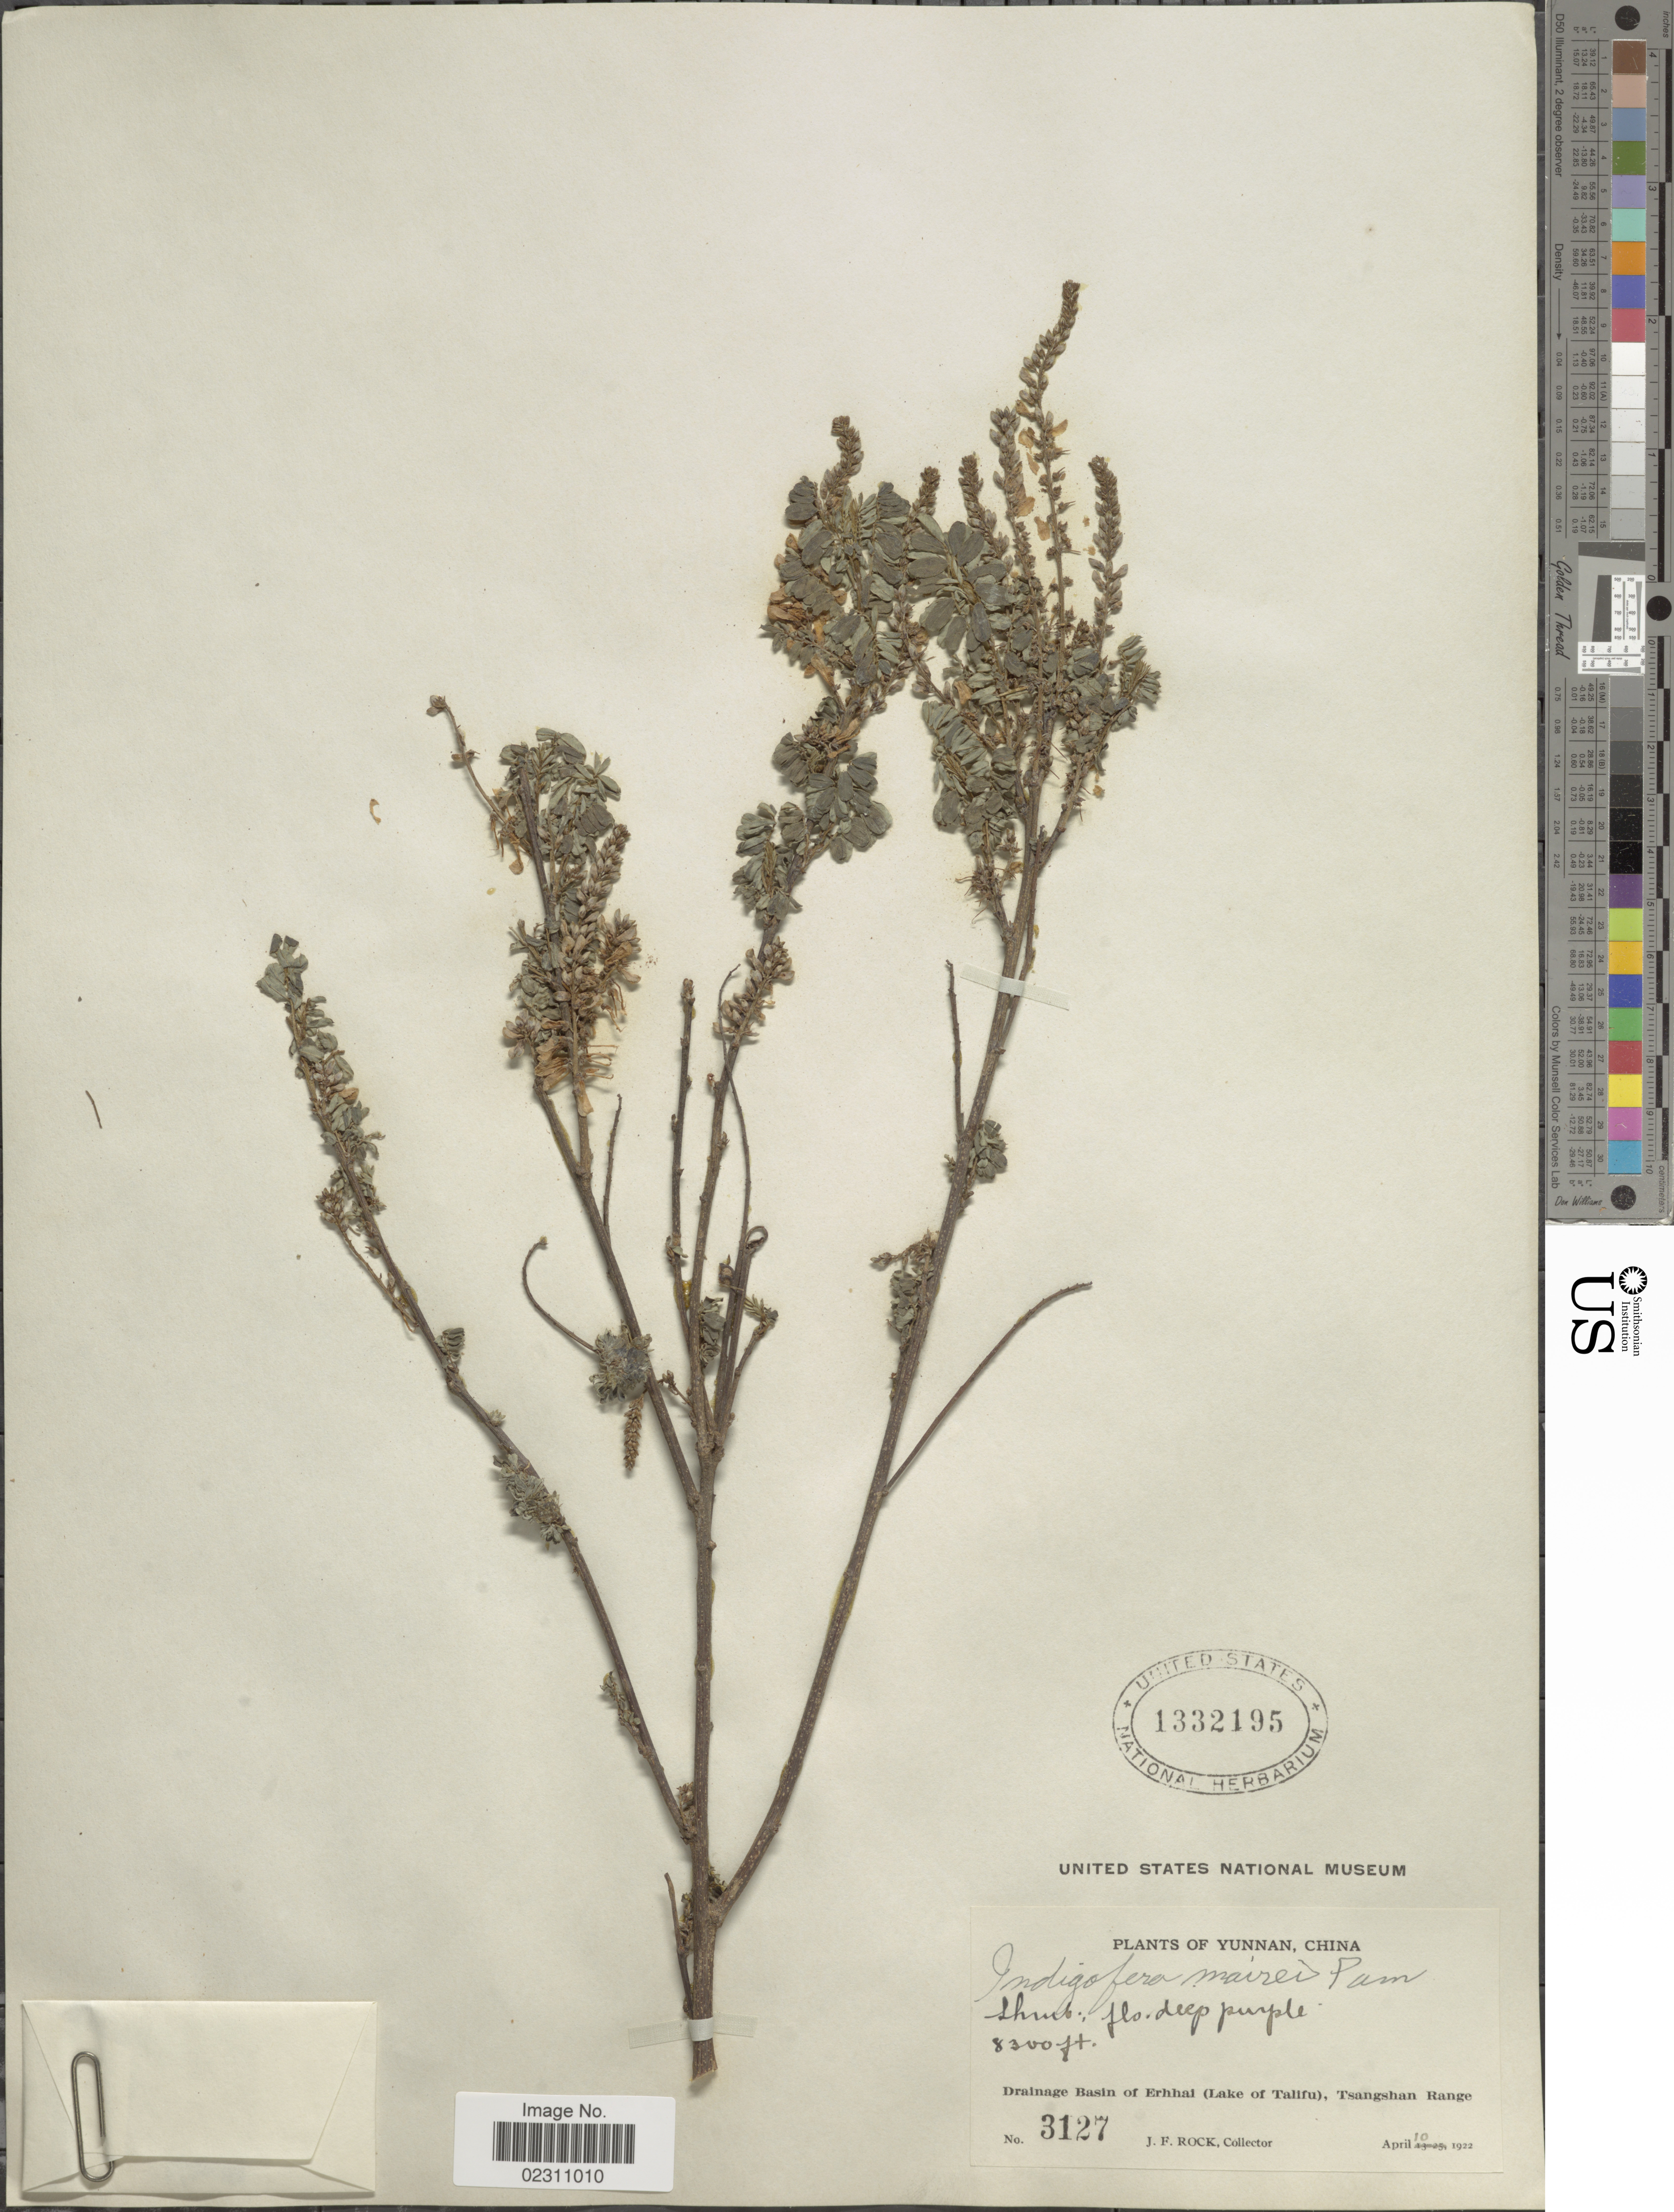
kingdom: Plantae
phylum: Tracheophyta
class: Magnoliopsida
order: Fabales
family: Fabaceae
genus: Indigofera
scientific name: Indigofera mairei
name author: Pamp.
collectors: J. Rock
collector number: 3127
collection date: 1922-04-10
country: China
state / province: Yunnan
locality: Drainage Basin of Erhhai (Lake of Talifu), Tsangshan Range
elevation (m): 2530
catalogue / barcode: US 1332195